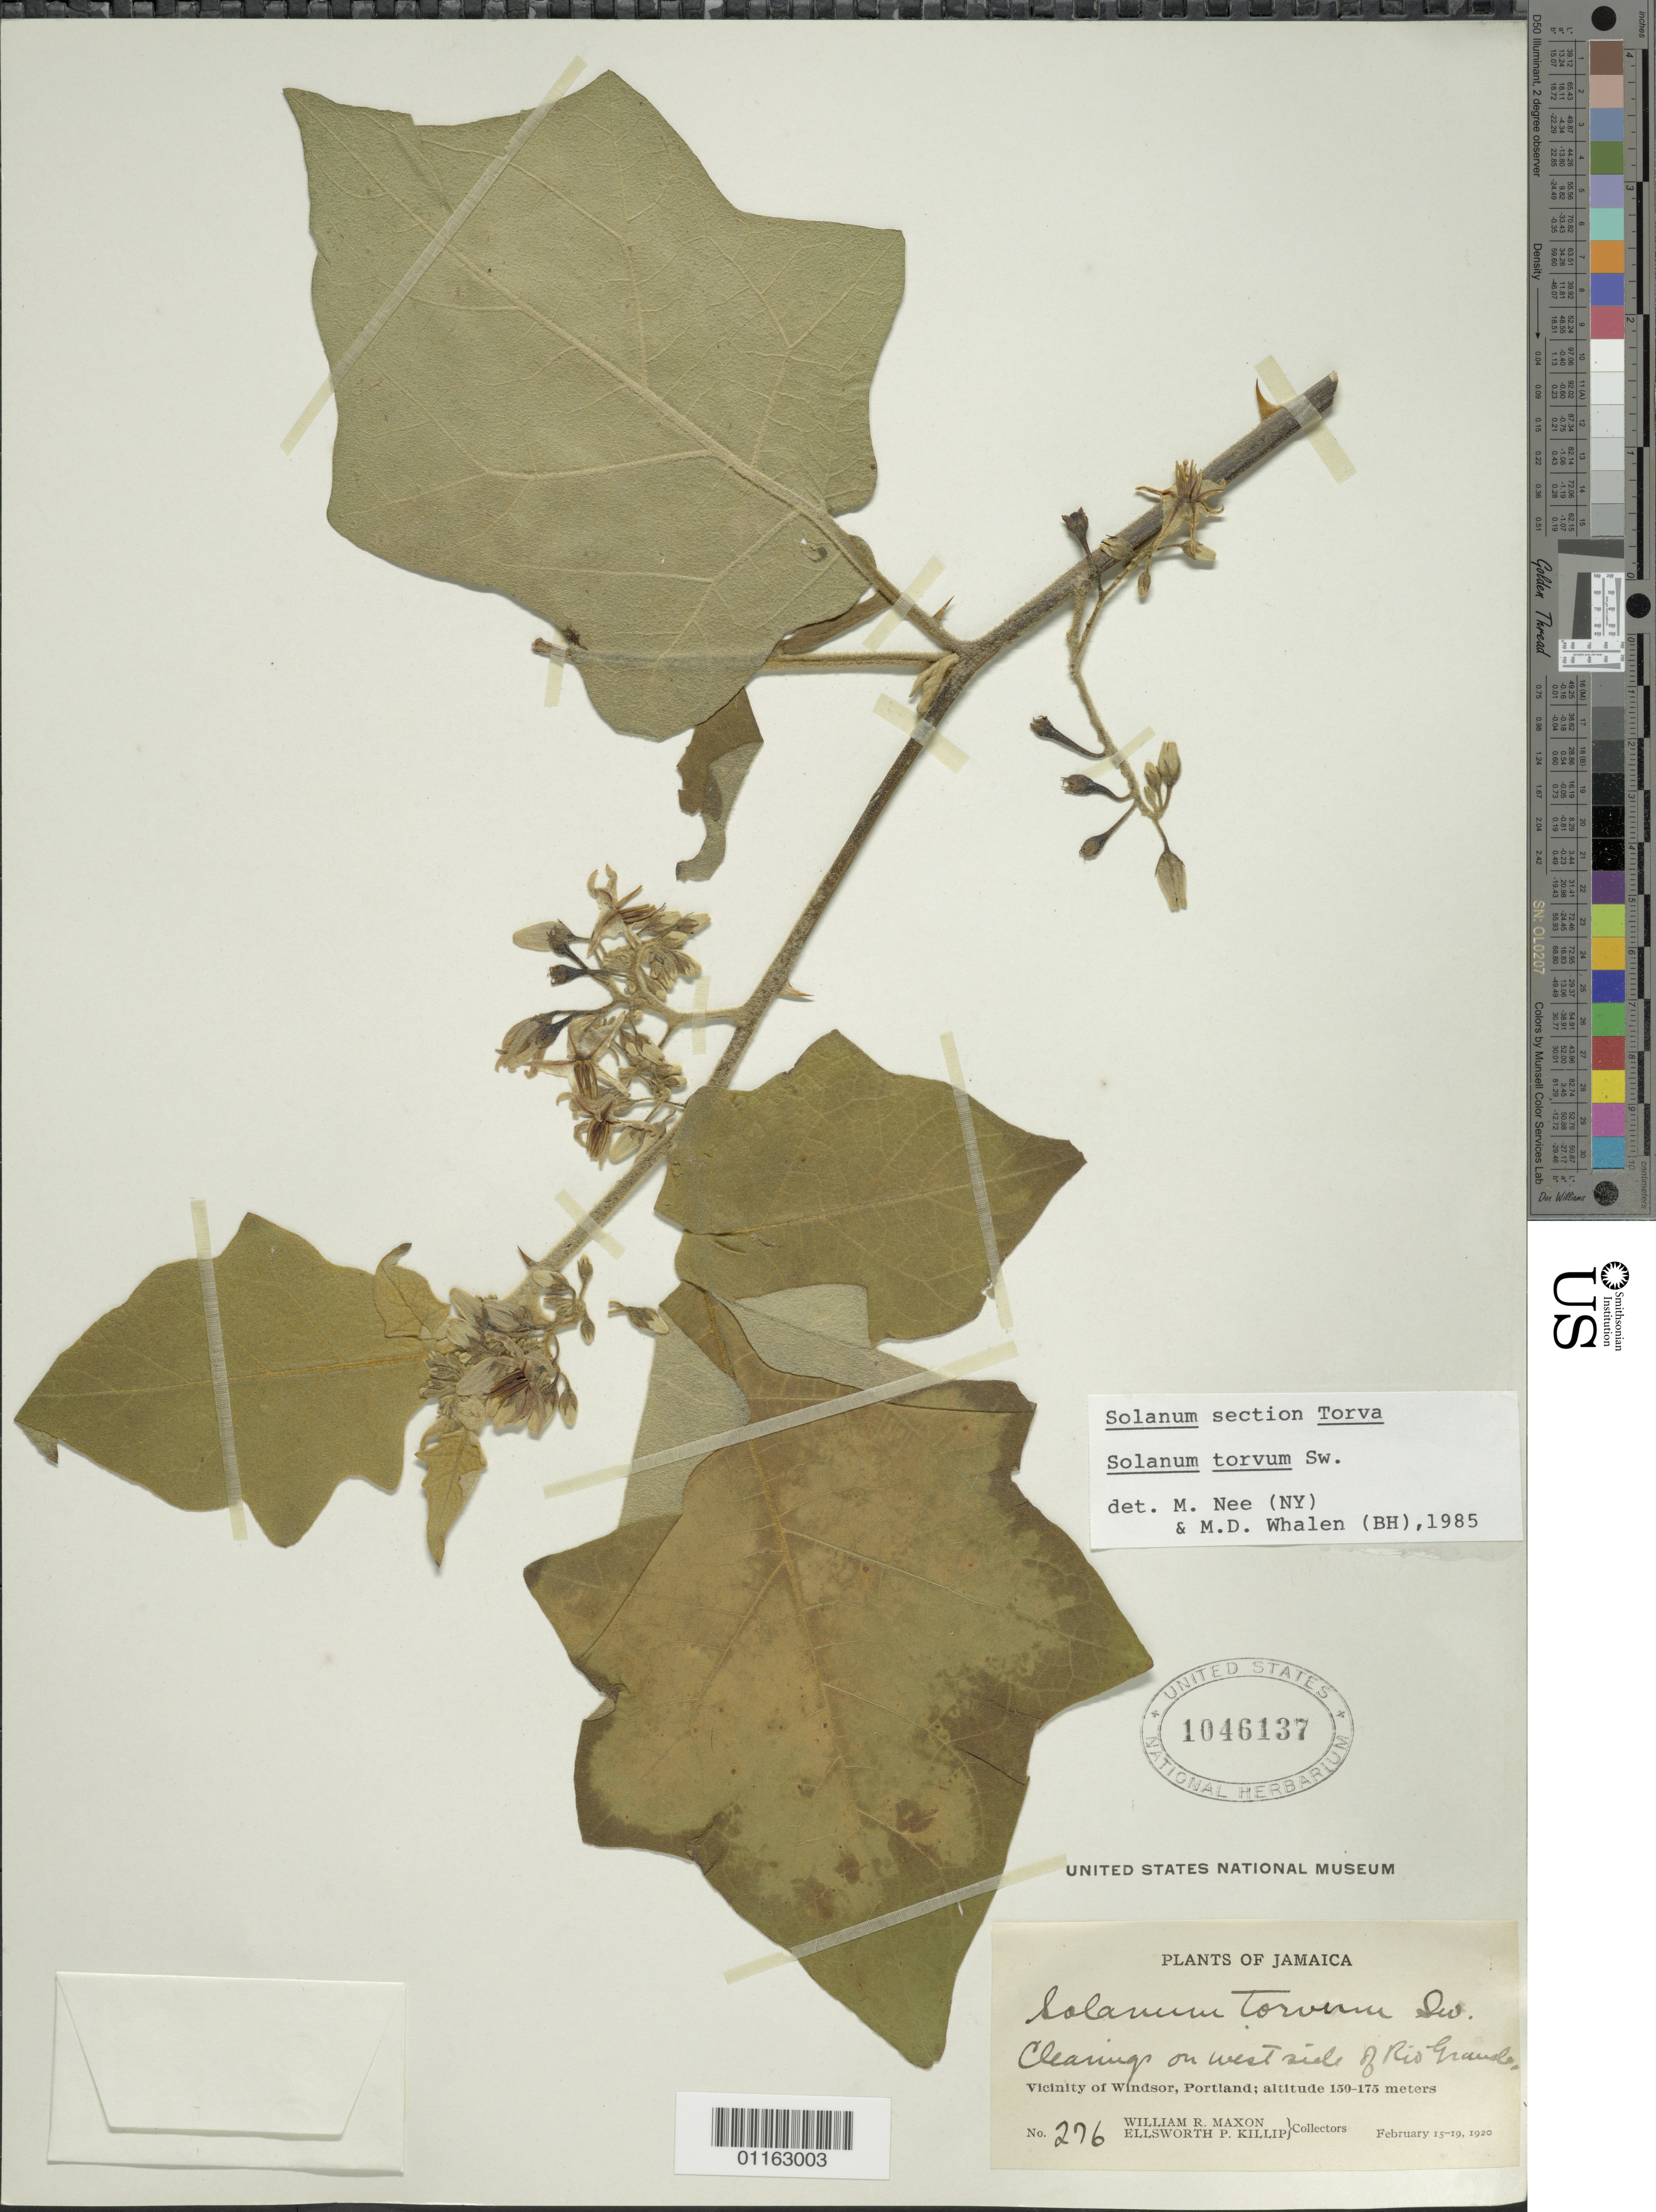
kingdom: Plantae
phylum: Tracheophyta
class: Magnoliopsida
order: Solanales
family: Solanaceae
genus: Solanum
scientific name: Solanum torvum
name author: Sw.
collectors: W. R. Maxon & E. P. Killip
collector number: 276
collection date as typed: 15 Feb 1920 to 19 Feb 1920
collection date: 1920-02-15/1920-02-19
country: Jamaica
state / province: Portland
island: Jamaica I.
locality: Vicinity of Windsor; clearing on W side of Rio Grande.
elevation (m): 150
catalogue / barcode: US 1046137